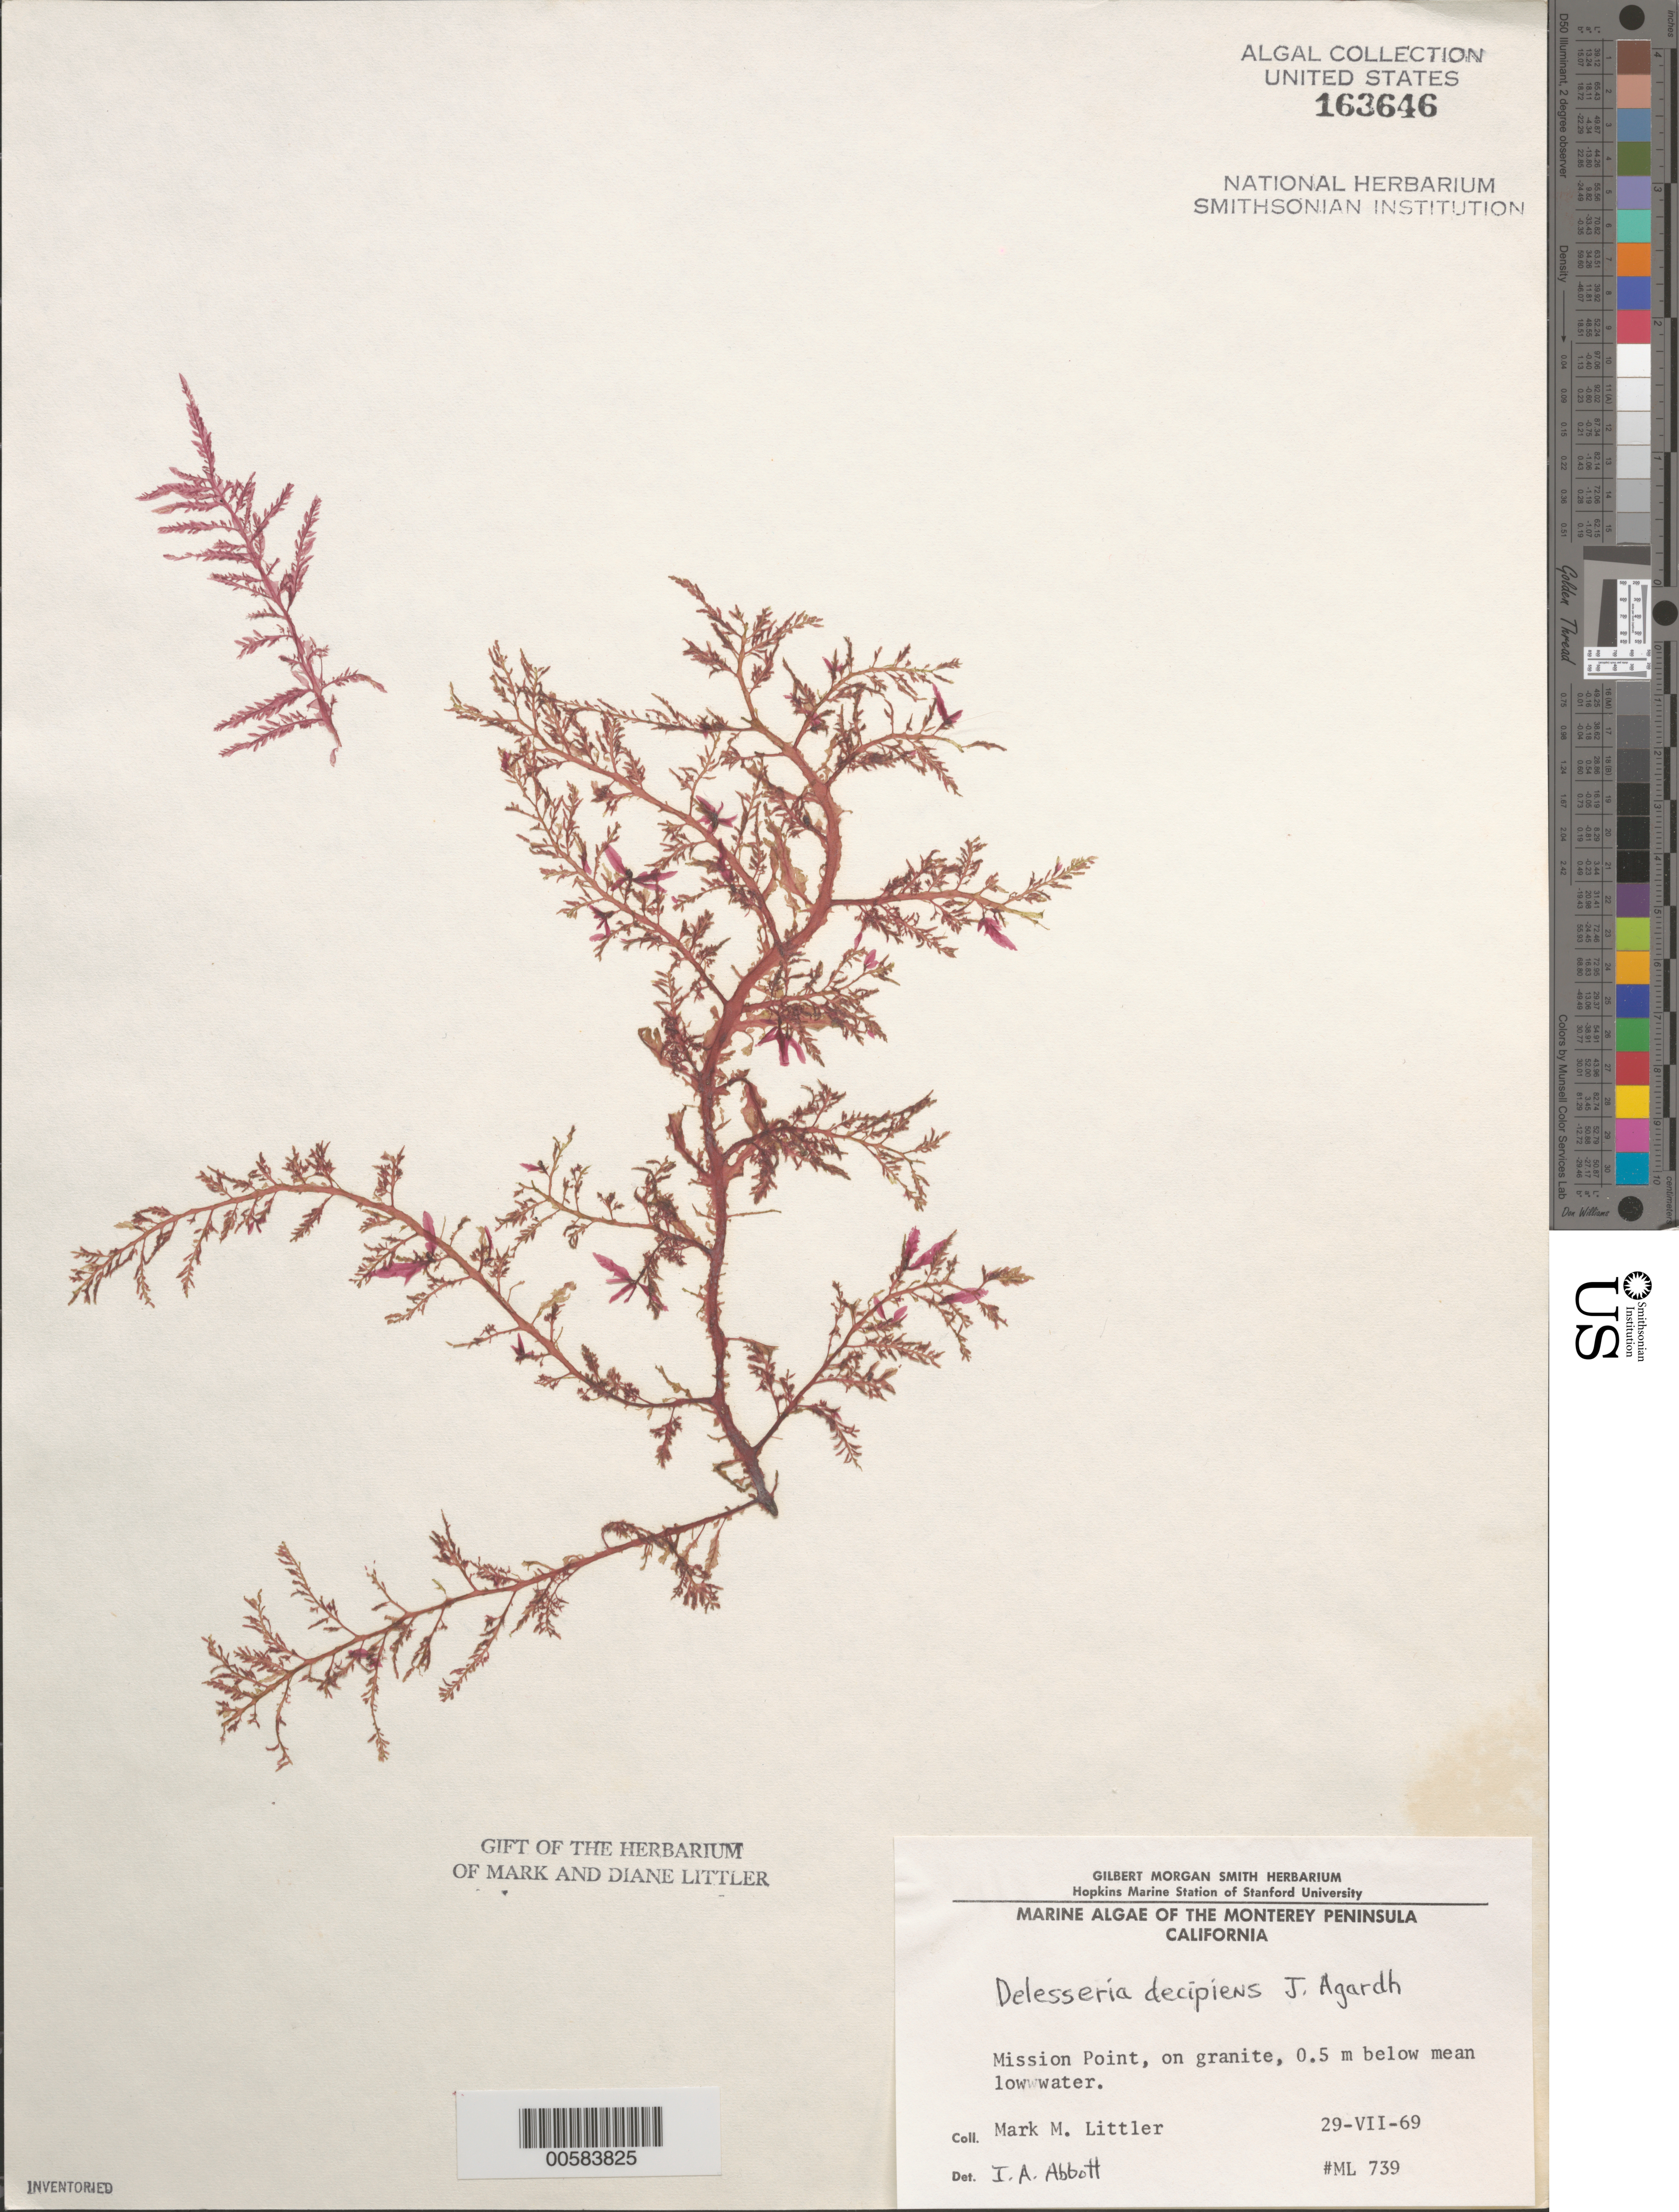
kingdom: Plantae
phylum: Rhodophyta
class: Florideophyceae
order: Ceramiales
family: Delesseriaceae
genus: Cumathamnion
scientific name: Cumathamnion decipiens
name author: (J. Agardh) M.J. Wynne & G.W. Saunders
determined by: Algae name updating Project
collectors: M. M. Littler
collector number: ML 739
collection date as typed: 29 Jul 1969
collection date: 1969-07-29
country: United States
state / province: California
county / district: Monterey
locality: Mission Point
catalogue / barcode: US 163646